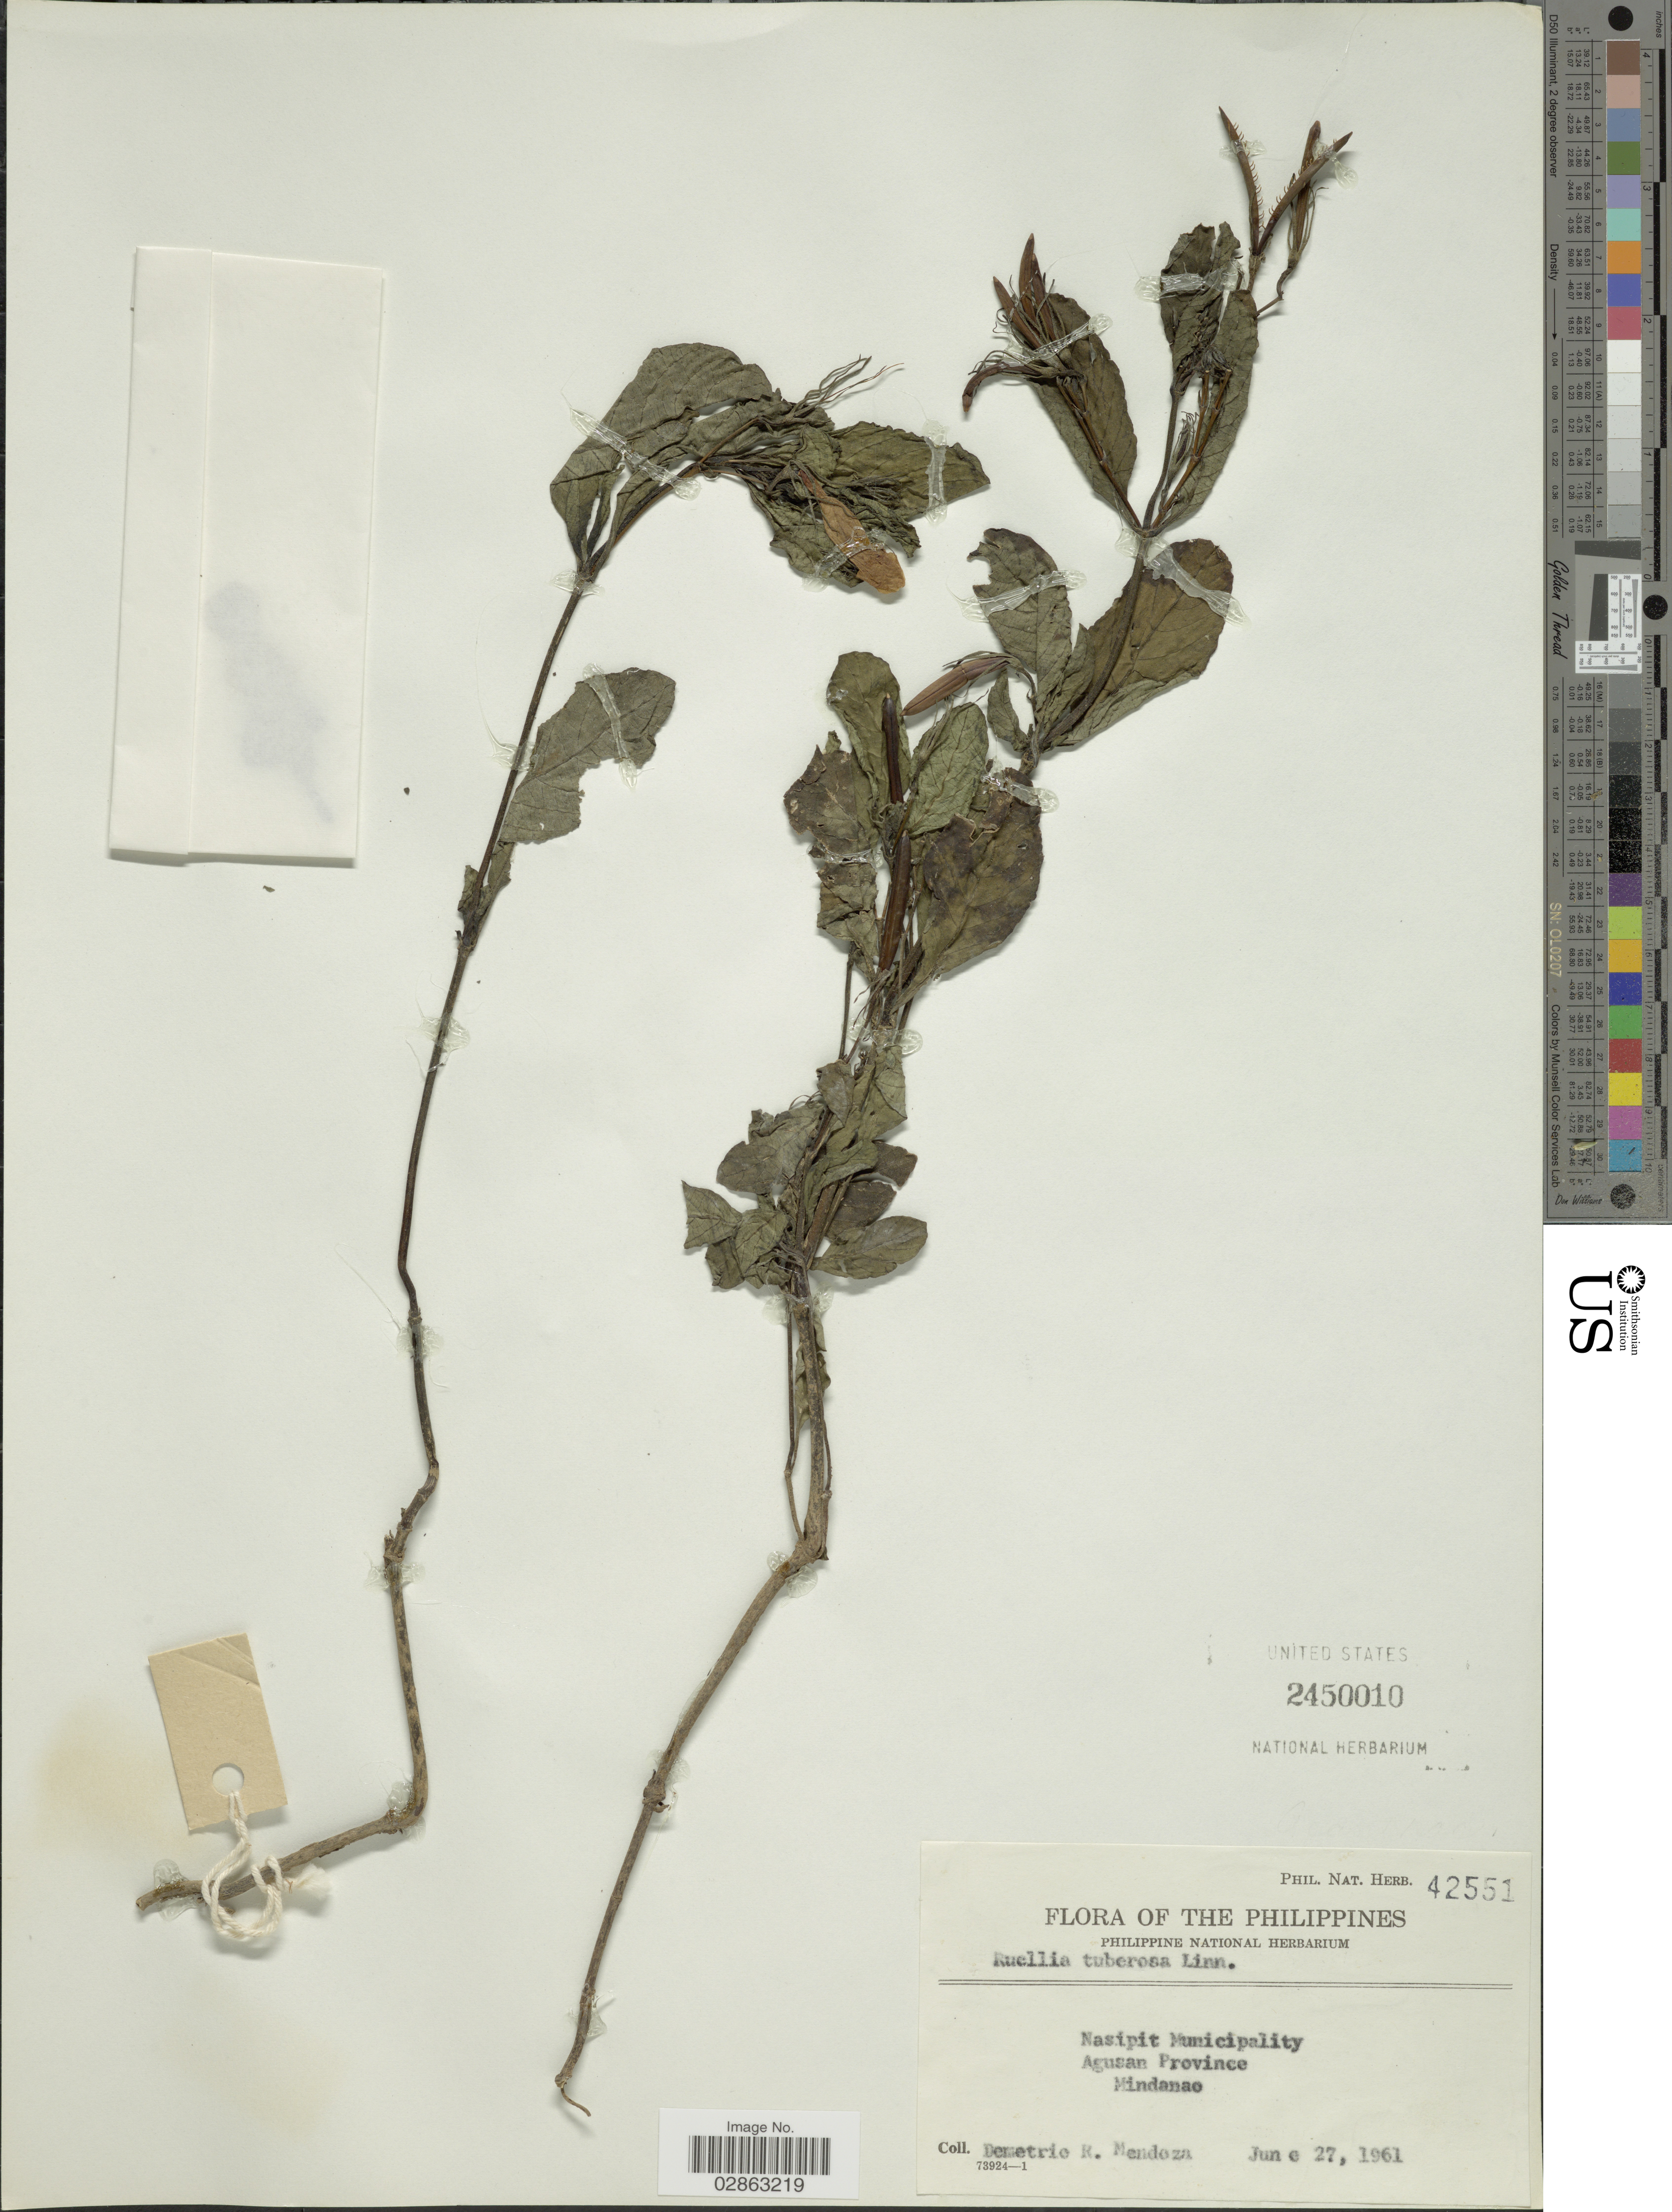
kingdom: Plantae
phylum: Tracheophyta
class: Magnoliopsida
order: Lamiales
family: Acanthaceae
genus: Ruellia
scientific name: Ruellia tuberosa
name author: L.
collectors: D. Mendoza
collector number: Phil. Nat. Herb. 42551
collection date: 1961-06-27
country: Philippines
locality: Nasipit Municipality. Agusan Province. Mindanao.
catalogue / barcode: US 2450010